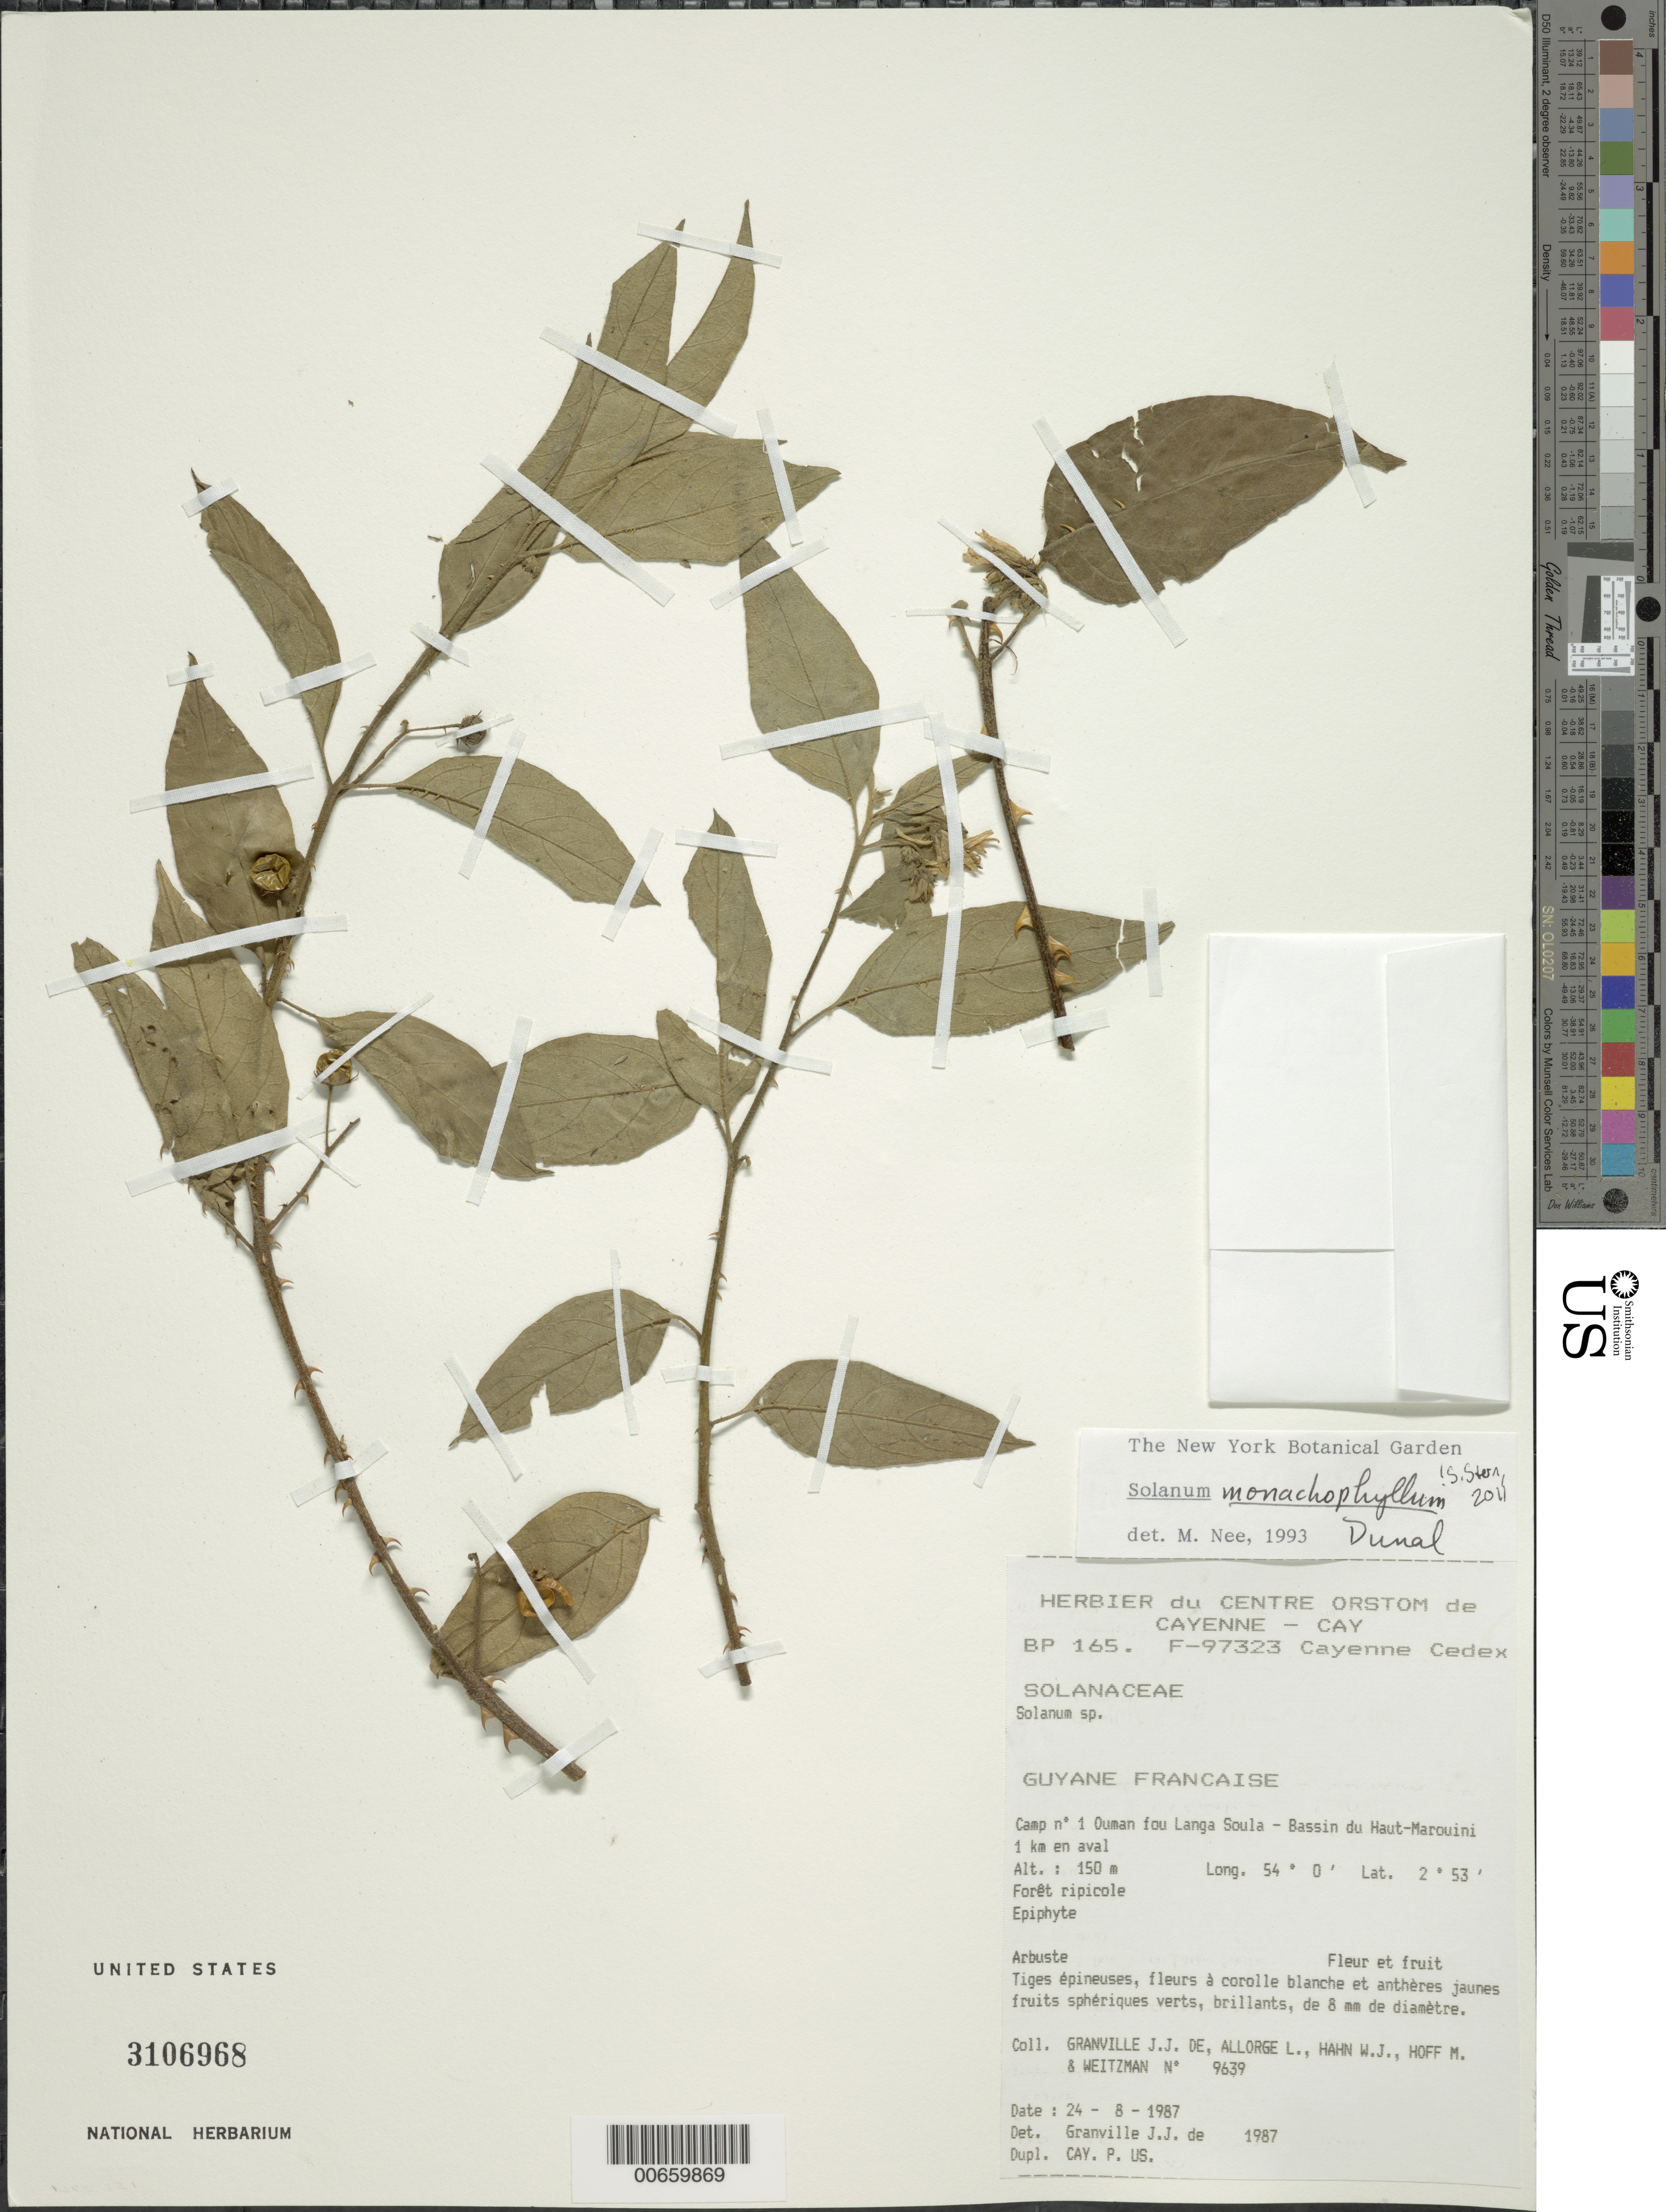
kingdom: Plantae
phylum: Tracheophyta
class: Magnoliopsida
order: Solanales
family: Solanaceae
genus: Solanum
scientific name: Solanum monachophyllum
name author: Dunal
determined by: Nee, Michael H.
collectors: J.-J. de Granville, L. Allorge, W. J. Hahn, M. Hoff & A. Weitzman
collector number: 9639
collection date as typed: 8 Aug 1987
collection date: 1987-08-08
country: French Guiana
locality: Ouman fou Langa Soula, Camp #1, bassin du Haut-Marouini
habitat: Riparian forest.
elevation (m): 150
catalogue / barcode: US 3106968